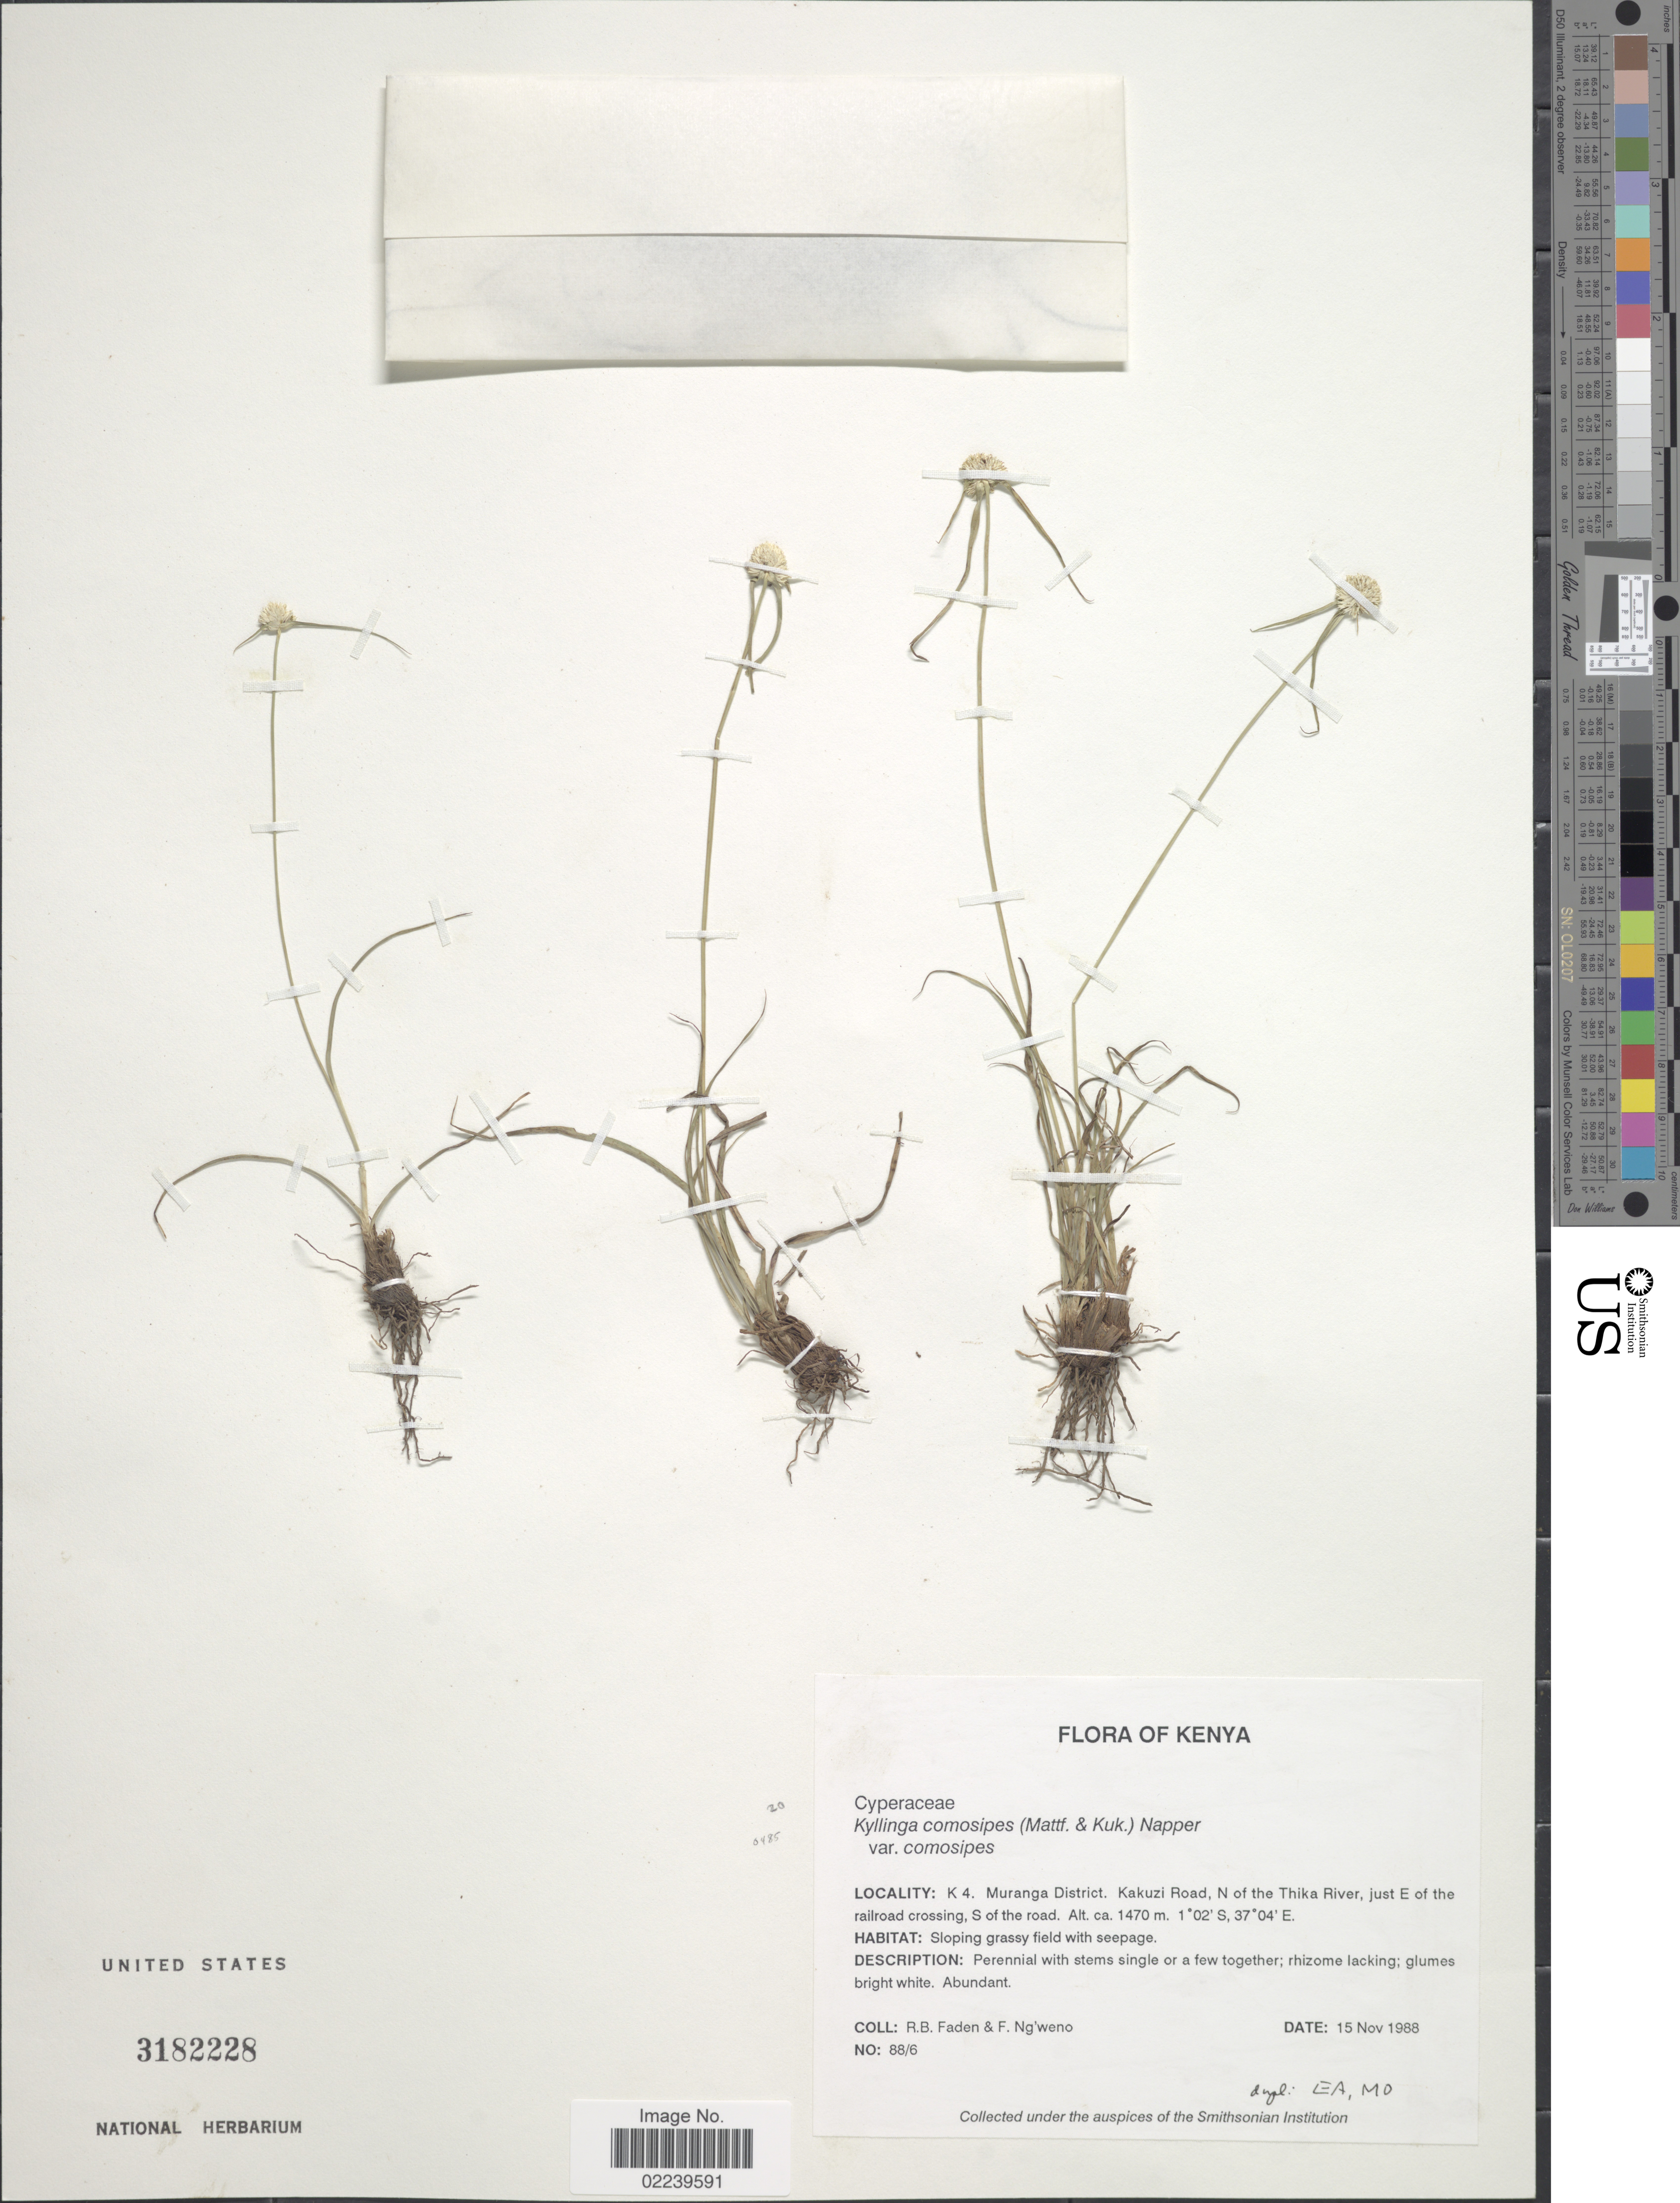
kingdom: Plantae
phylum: Tracheophyta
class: Liliopsida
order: Poales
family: Cyperaceae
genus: Cyperus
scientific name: Cyperus comosipes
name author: Mattf. & Kük.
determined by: Strong, M. T., (US), Smithsonian Institution - National Museum of Natural History (UNITED STATES)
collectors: R. B. Faden & F. Ng'weno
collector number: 88/6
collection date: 1988-11-15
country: Kenya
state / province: Murang'a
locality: Kakuzi Road, N of the Thika River, just E of the railroad crossing, S of the road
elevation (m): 1470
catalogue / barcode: US 3182228